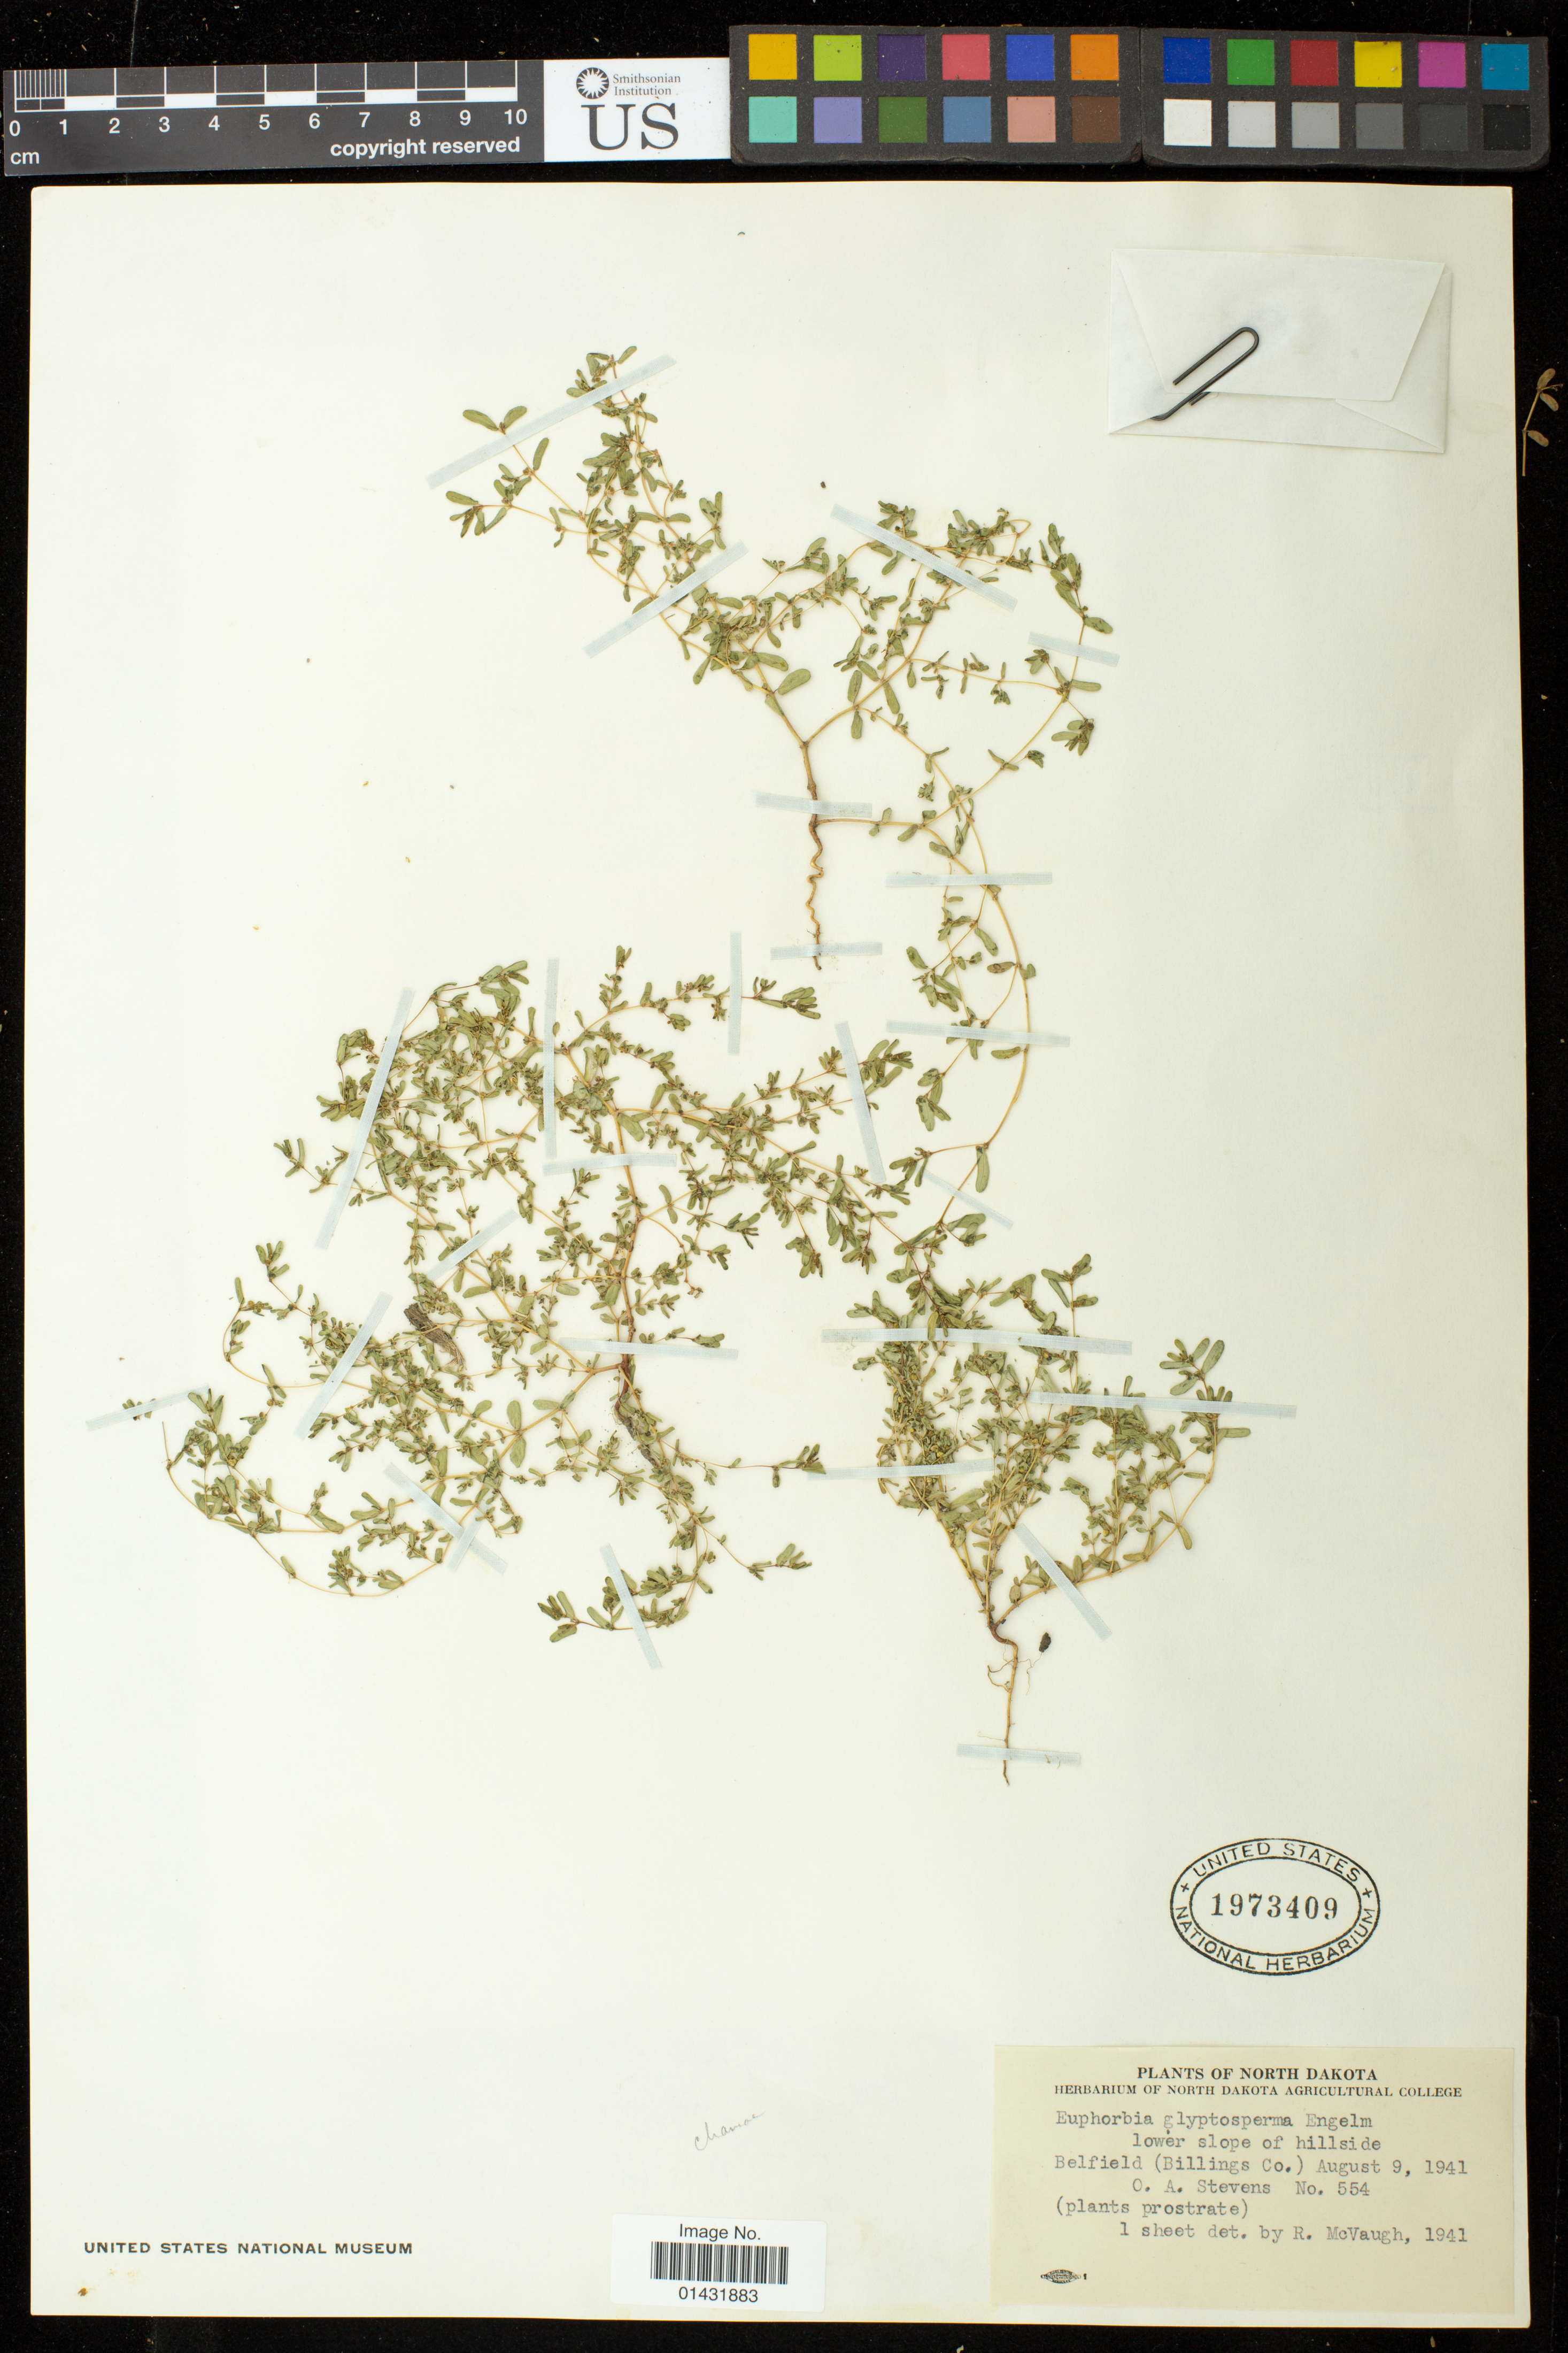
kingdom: Plantae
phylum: Tracheophyta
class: Magnoliopsida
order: Malpighiales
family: Euphorbiaceae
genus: Euphorbia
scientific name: Euphorbia glyptosperma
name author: Engelm.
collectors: O. A. Stevens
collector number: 554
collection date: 1941-08-09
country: United States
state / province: North Dakota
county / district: Billings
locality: Lower slope of hillside Belfield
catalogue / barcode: US 1973409